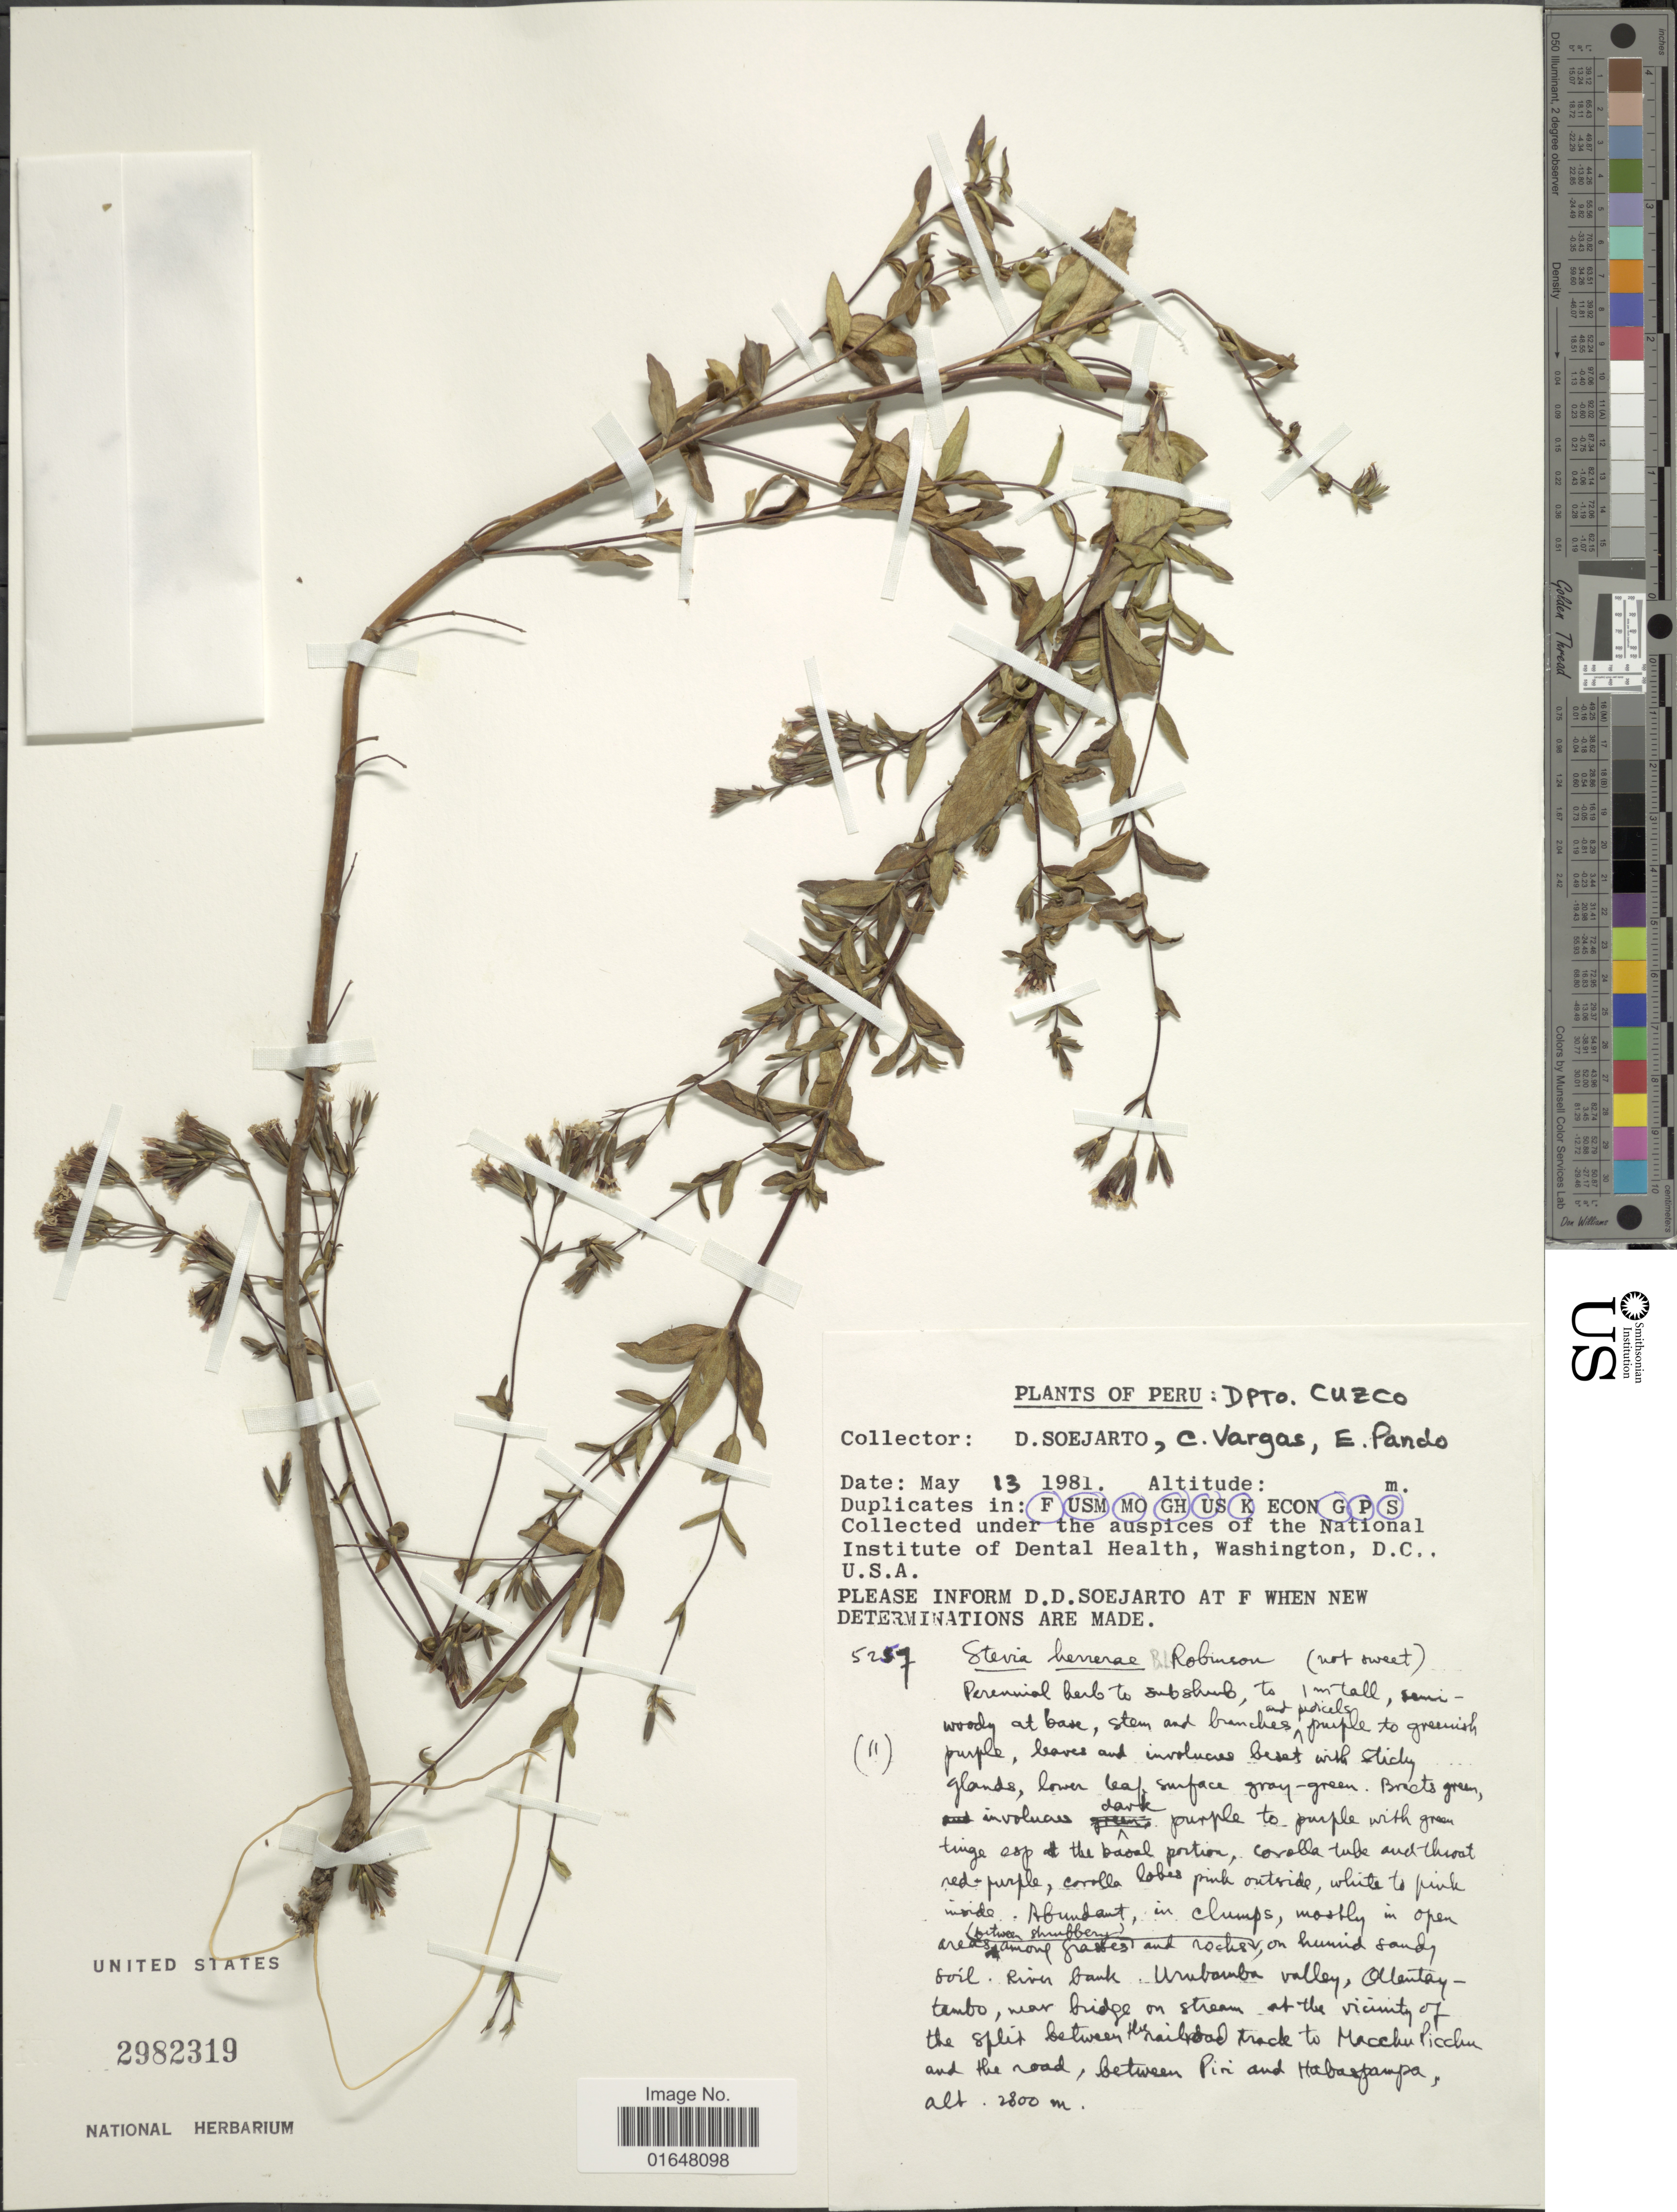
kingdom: Plantae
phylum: Tracheophyta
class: Magnoliopsida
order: Asterales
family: Asteraceae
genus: Stevia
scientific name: Stevia herrerae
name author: B.L. Rob.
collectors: C. Vargas & E. Pando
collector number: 5257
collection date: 1981-05-13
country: Peru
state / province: Cusco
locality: Urubamba Valley, Ollantaytambo, near bridge on stream at the vicinity of the split between the rail road track to Macchu Picchu and the road between Piri and Habaspampa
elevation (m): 2800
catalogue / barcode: US 2982319